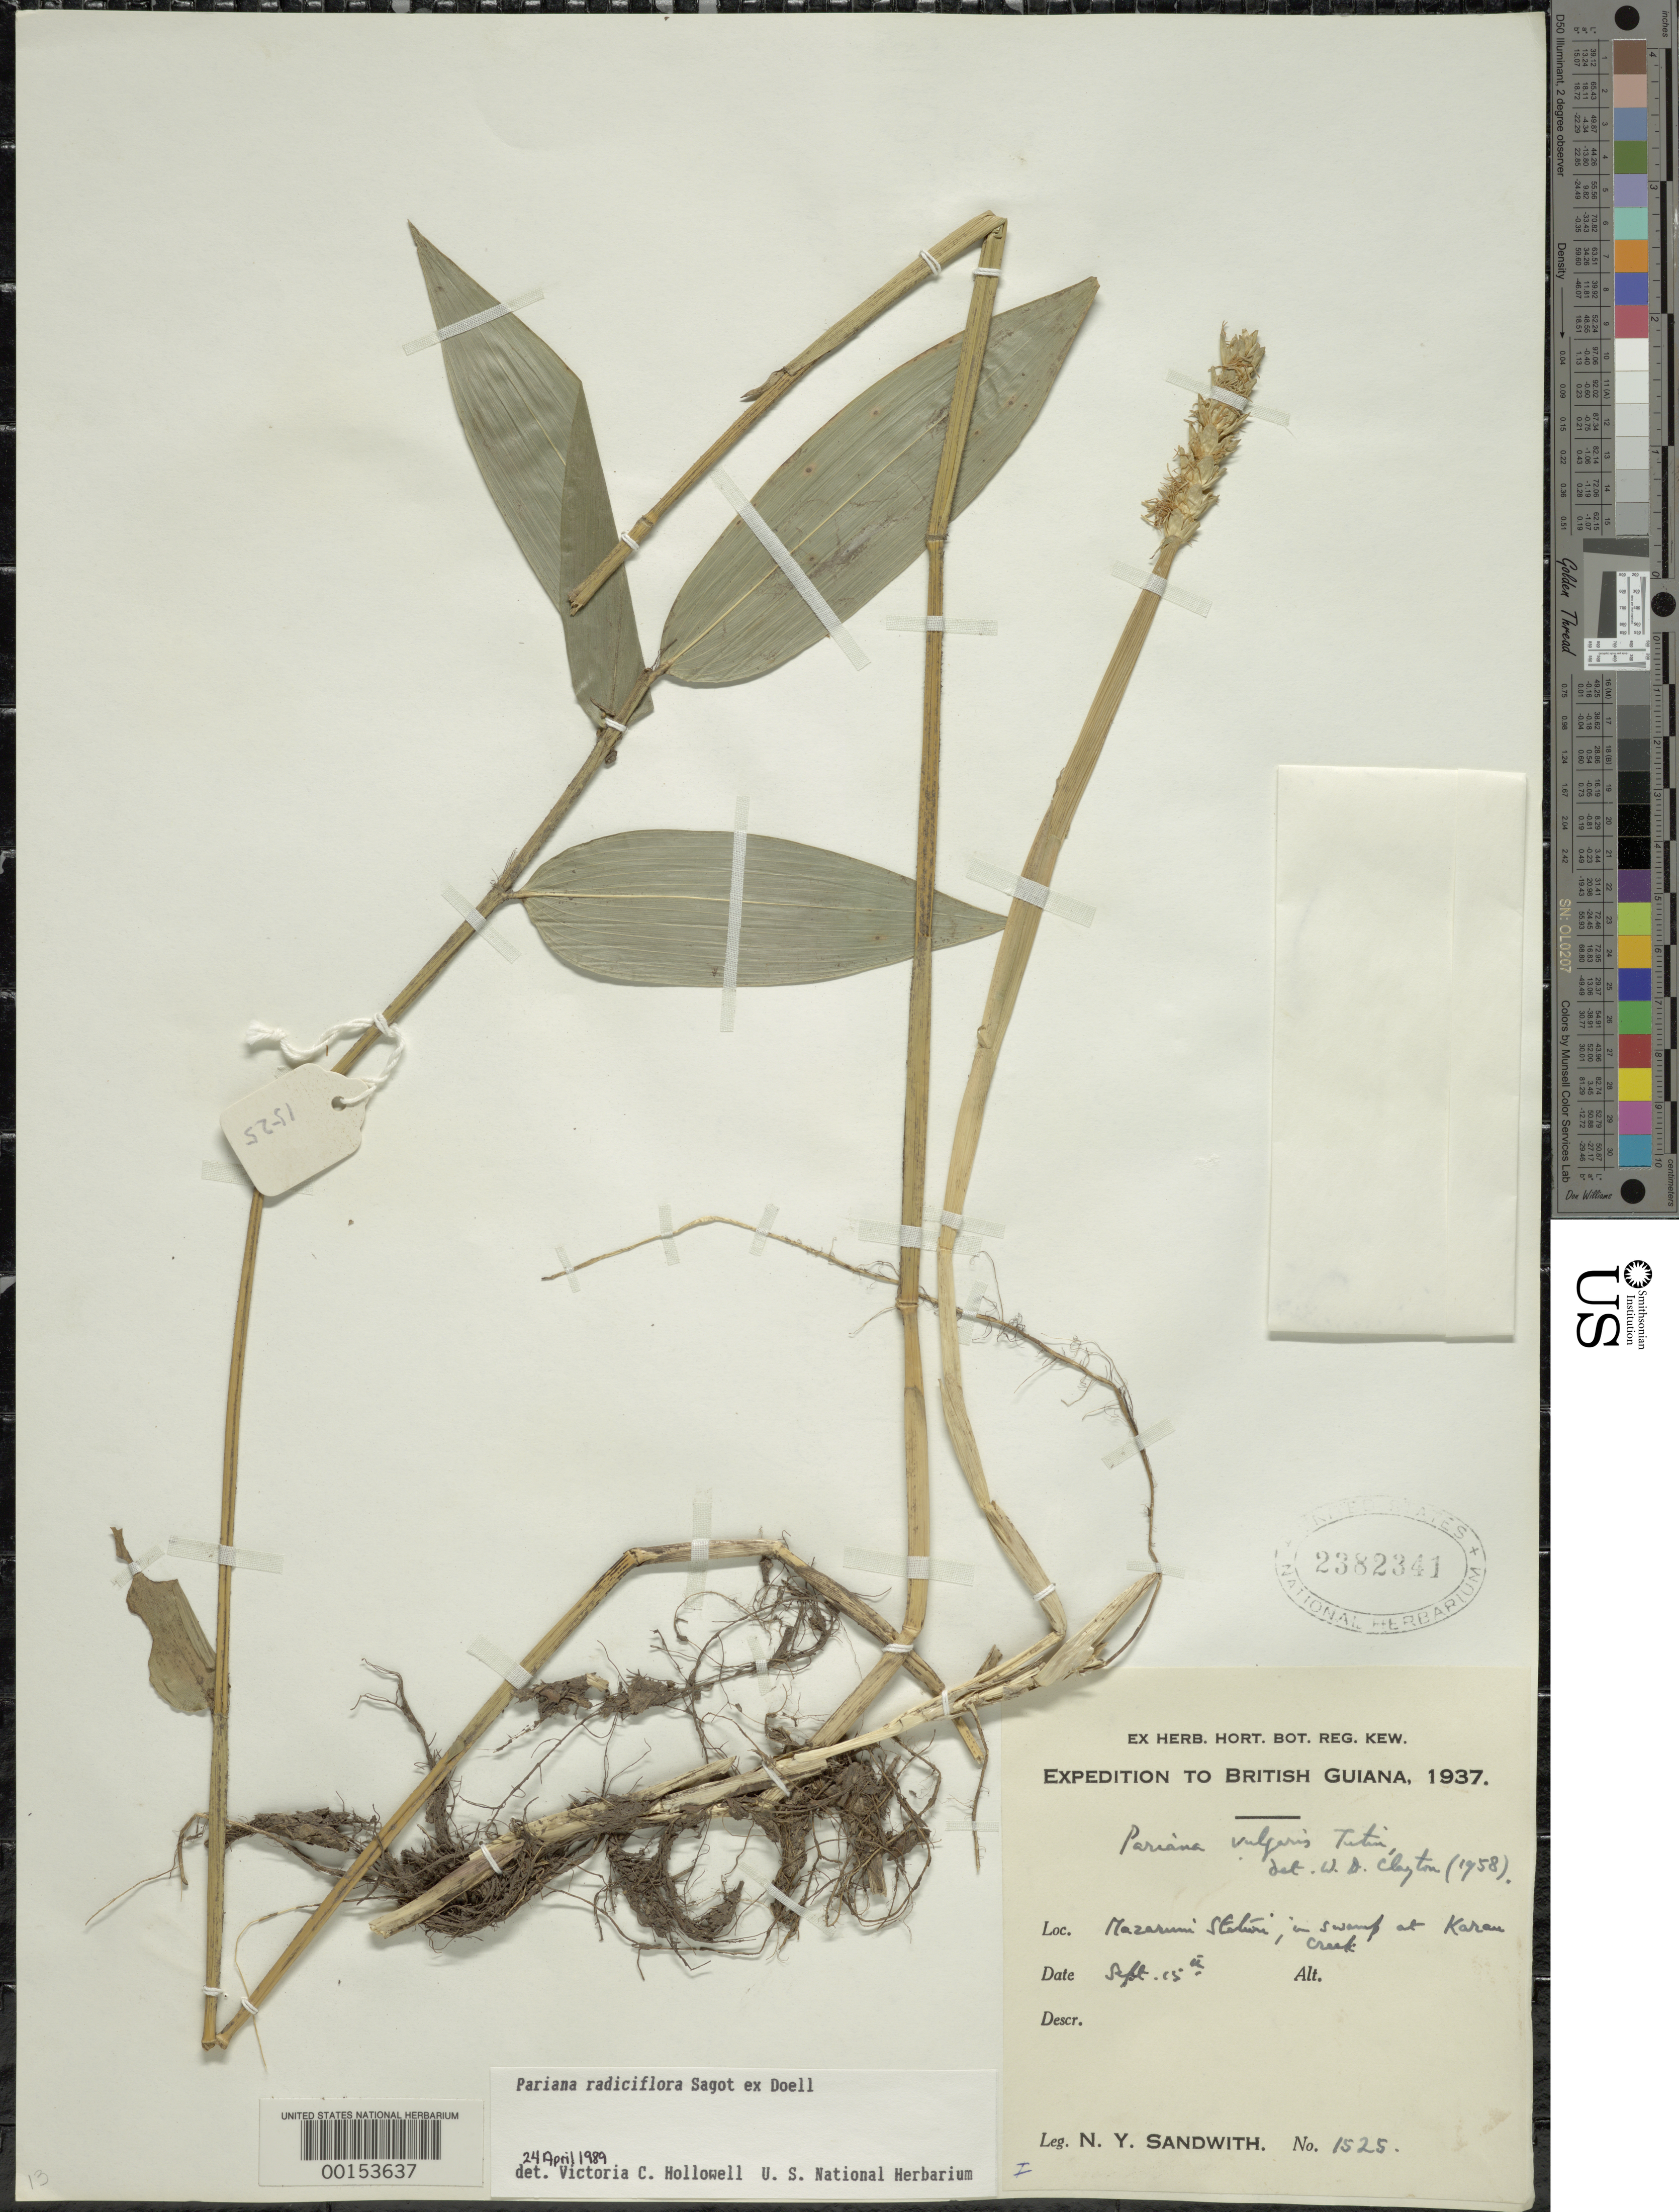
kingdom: Plantae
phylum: Tracheophyta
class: Liliopsida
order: Poales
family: Poaceae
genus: Pariana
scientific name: Pariana radiciflora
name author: Sagot ex Döll in Mart.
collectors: N. Y. Sandwith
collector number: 1525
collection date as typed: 15 Sep 1937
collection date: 1937-09-15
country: Guyana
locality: Mazaruni river, in swamp at karen creek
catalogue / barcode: US 2382341